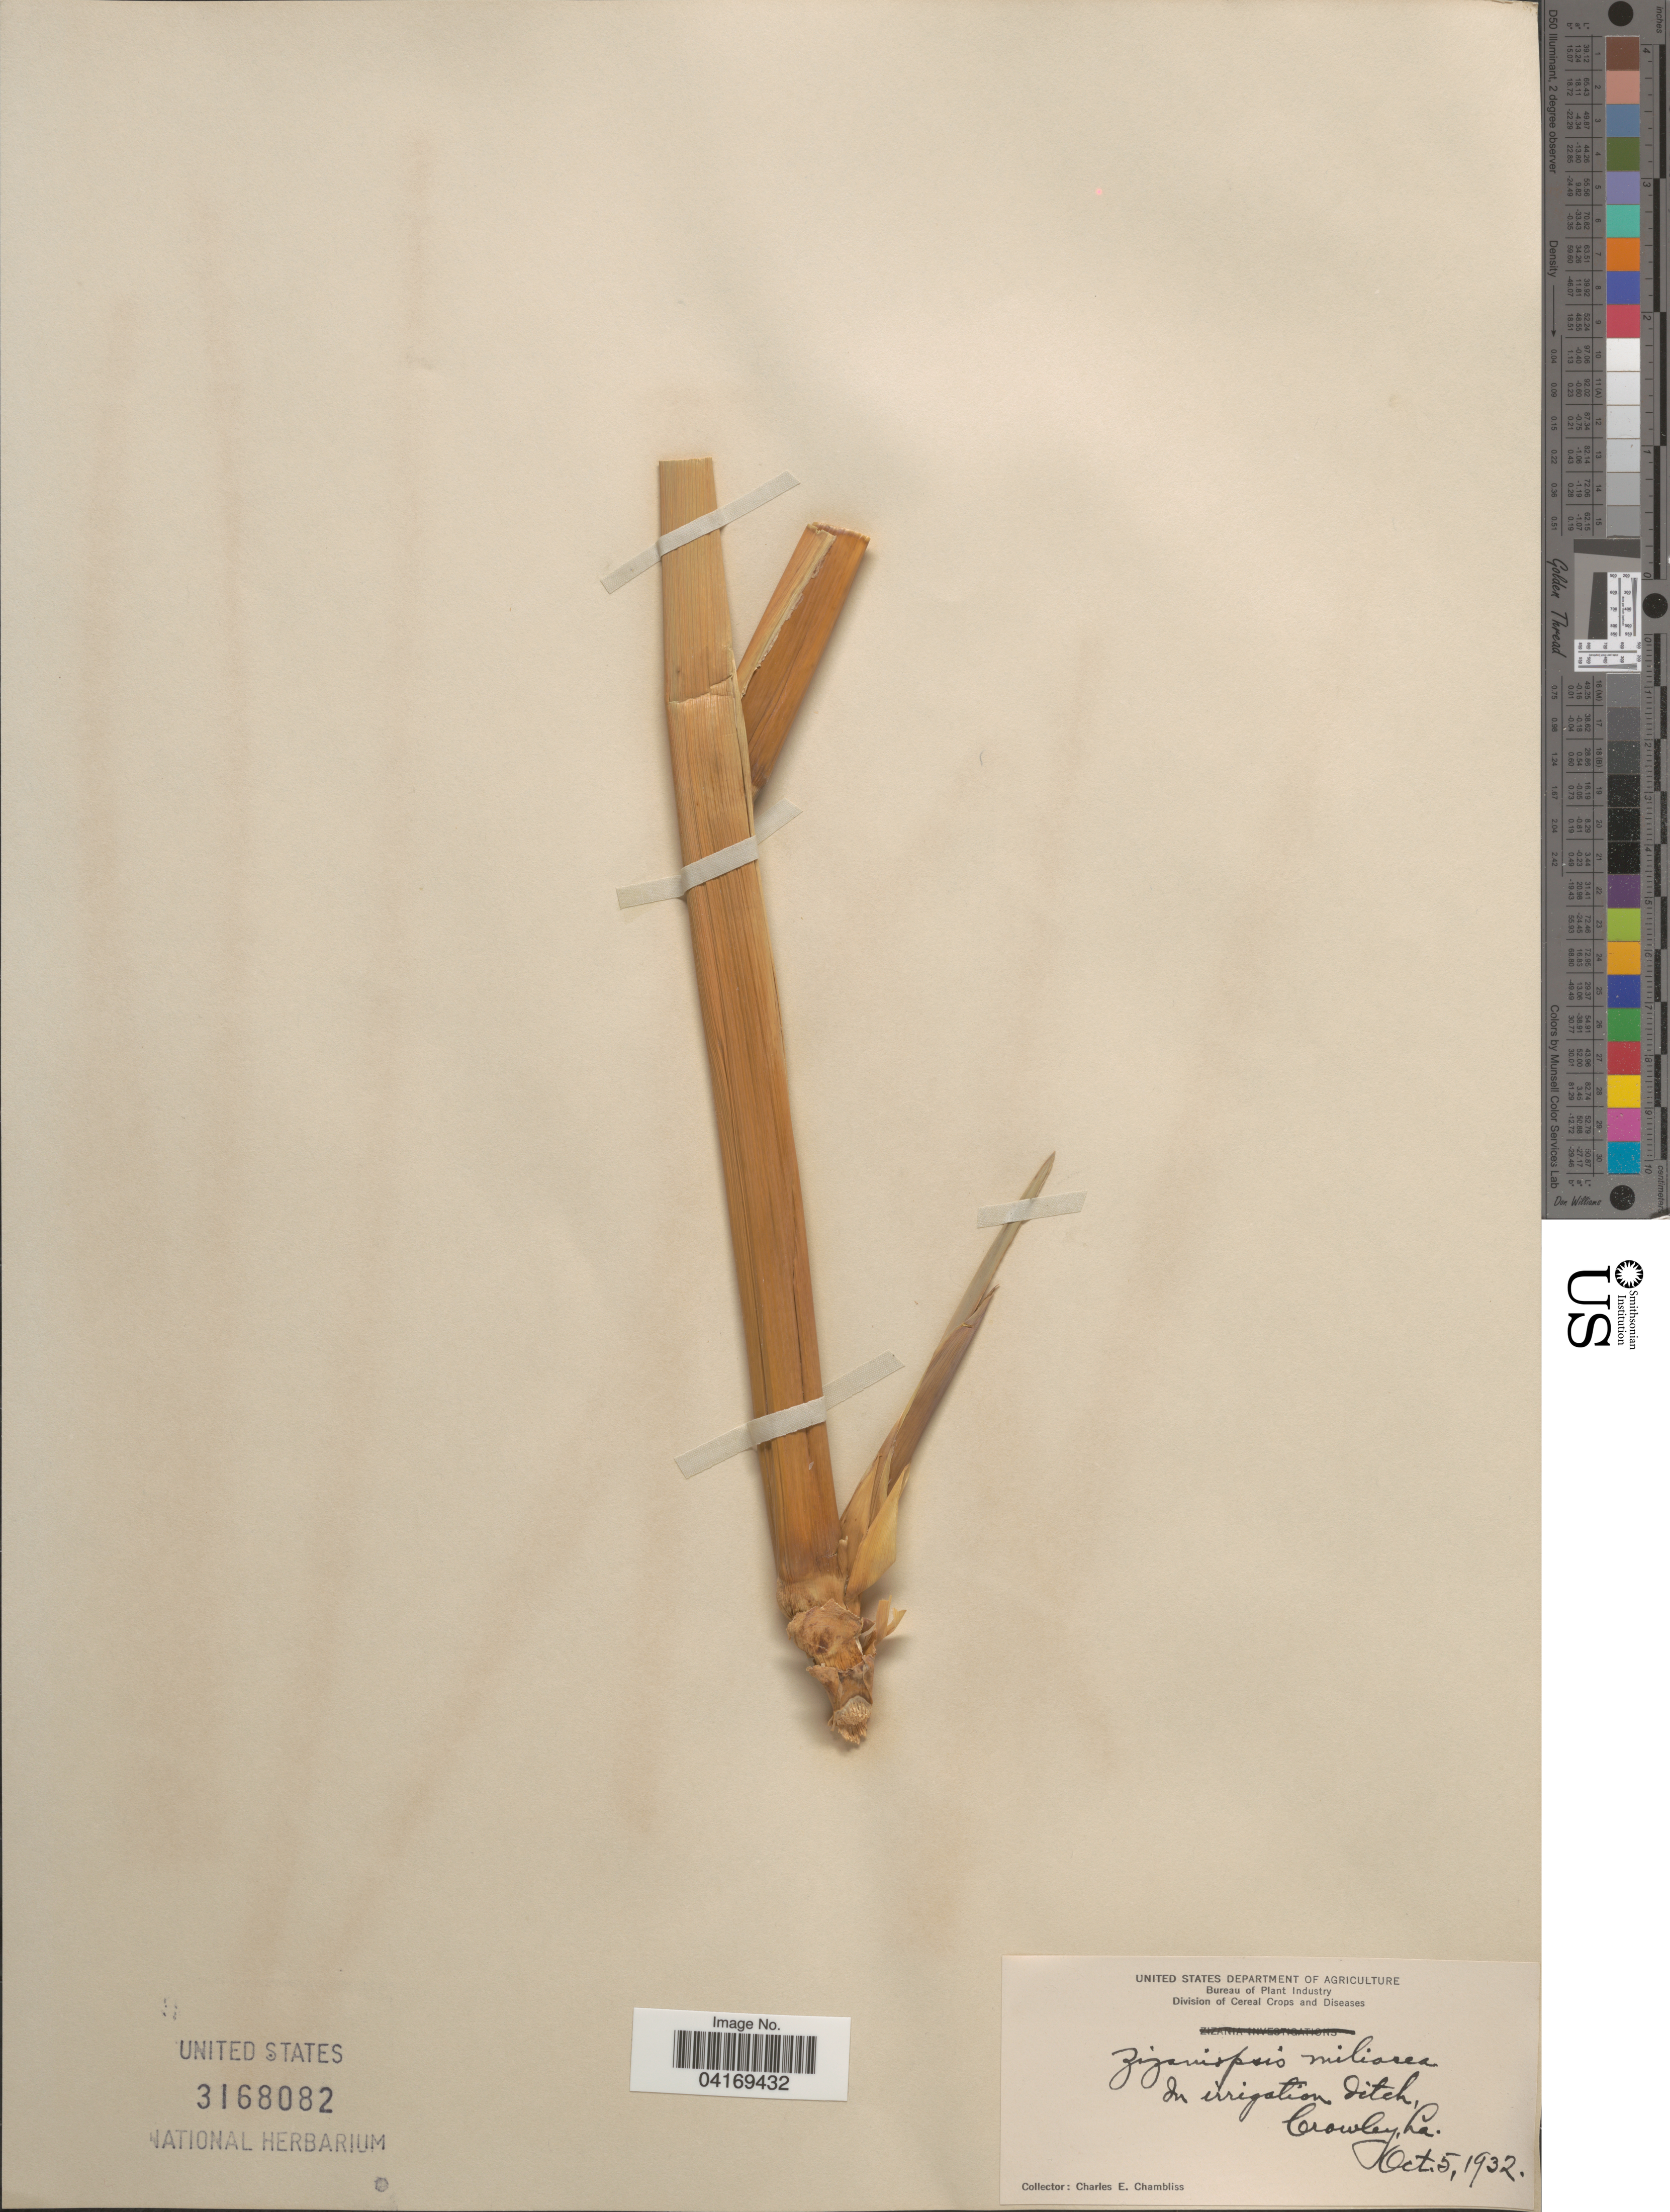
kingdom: Plantae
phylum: Tracheophyta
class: Liliopsida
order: Poales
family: Poaceae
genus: Zizaniopsis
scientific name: Zizaniopsis miliacea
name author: (Michx.) Döll & Asch.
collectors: C. Chambliss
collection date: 1932-10-05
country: United States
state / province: Louisiana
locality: In irrigation ditch Crowley.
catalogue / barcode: US 3168082